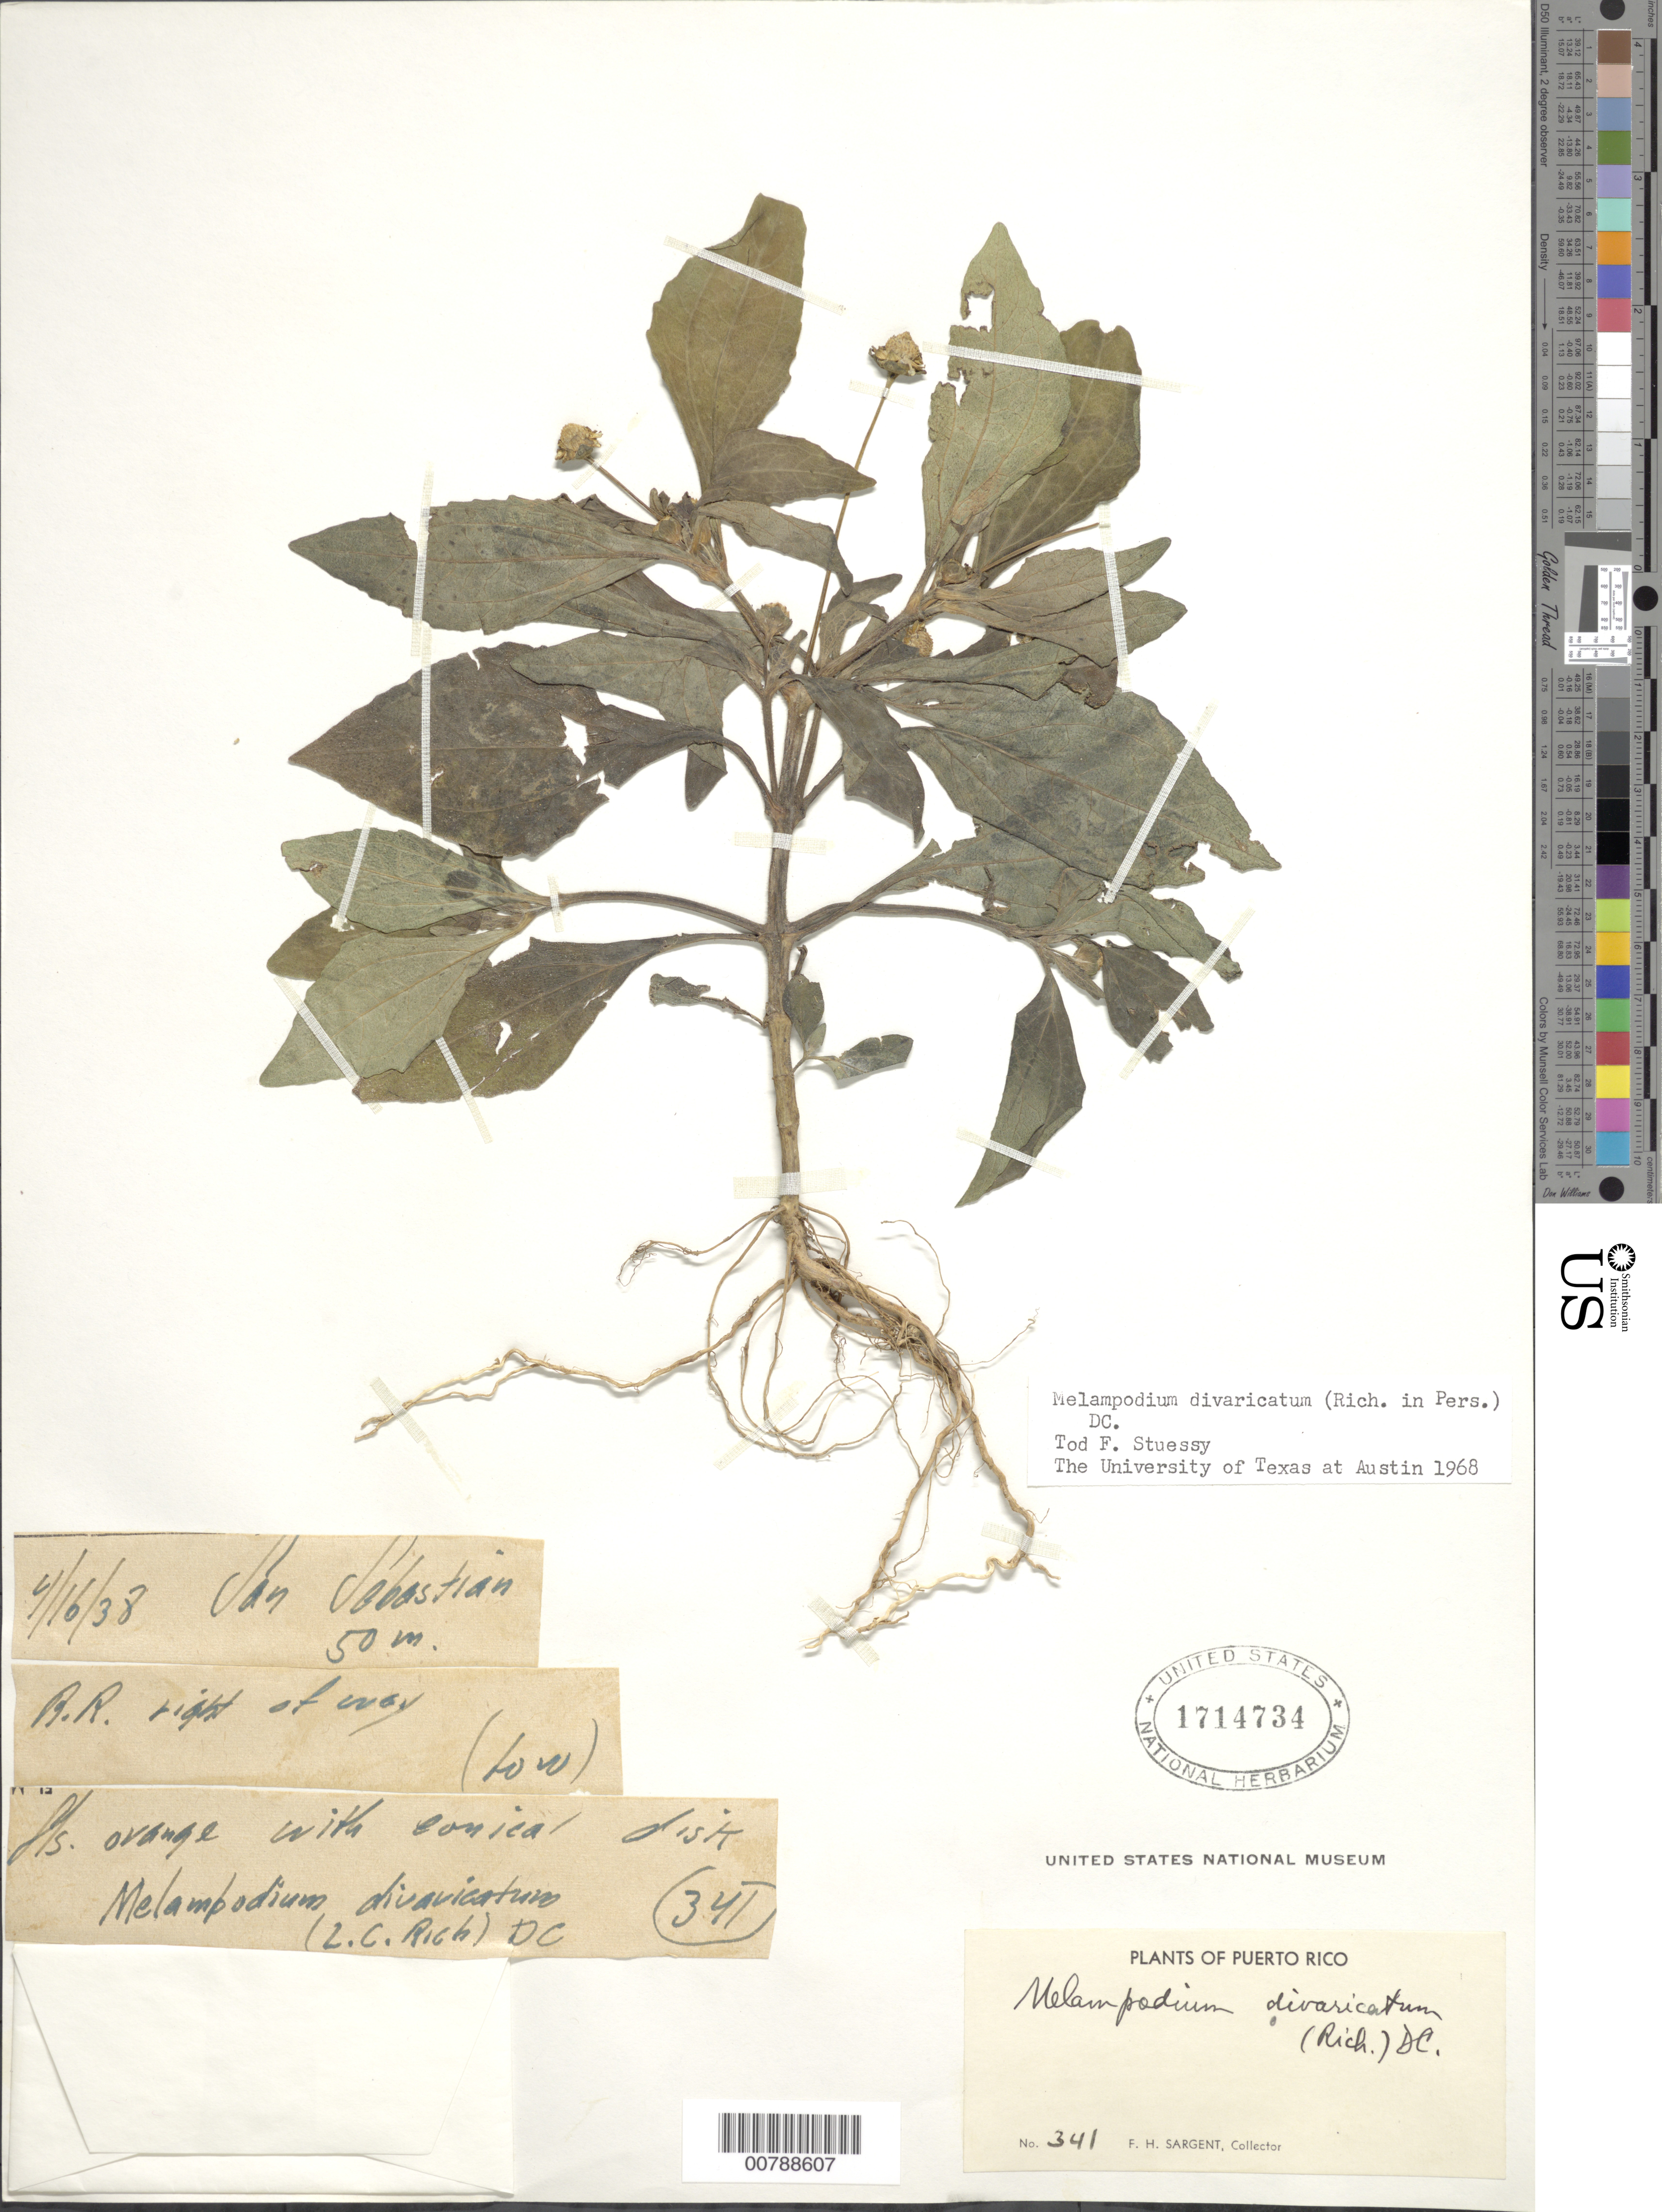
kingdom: Plantae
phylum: Tracheophyta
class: Magnoliopsida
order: Asterales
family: Asteraceae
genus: Melampodium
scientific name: Melampodium divaricatum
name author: (Rich.) DC.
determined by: Stuessy, T. F.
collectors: F. H. Sargent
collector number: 341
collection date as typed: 16 Apr 1938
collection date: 1938-04-16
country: Puerto Rico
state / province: San Sebastián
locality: San Sebastian. R.R. right of way (low)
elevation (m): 50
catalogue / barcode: US 1714734